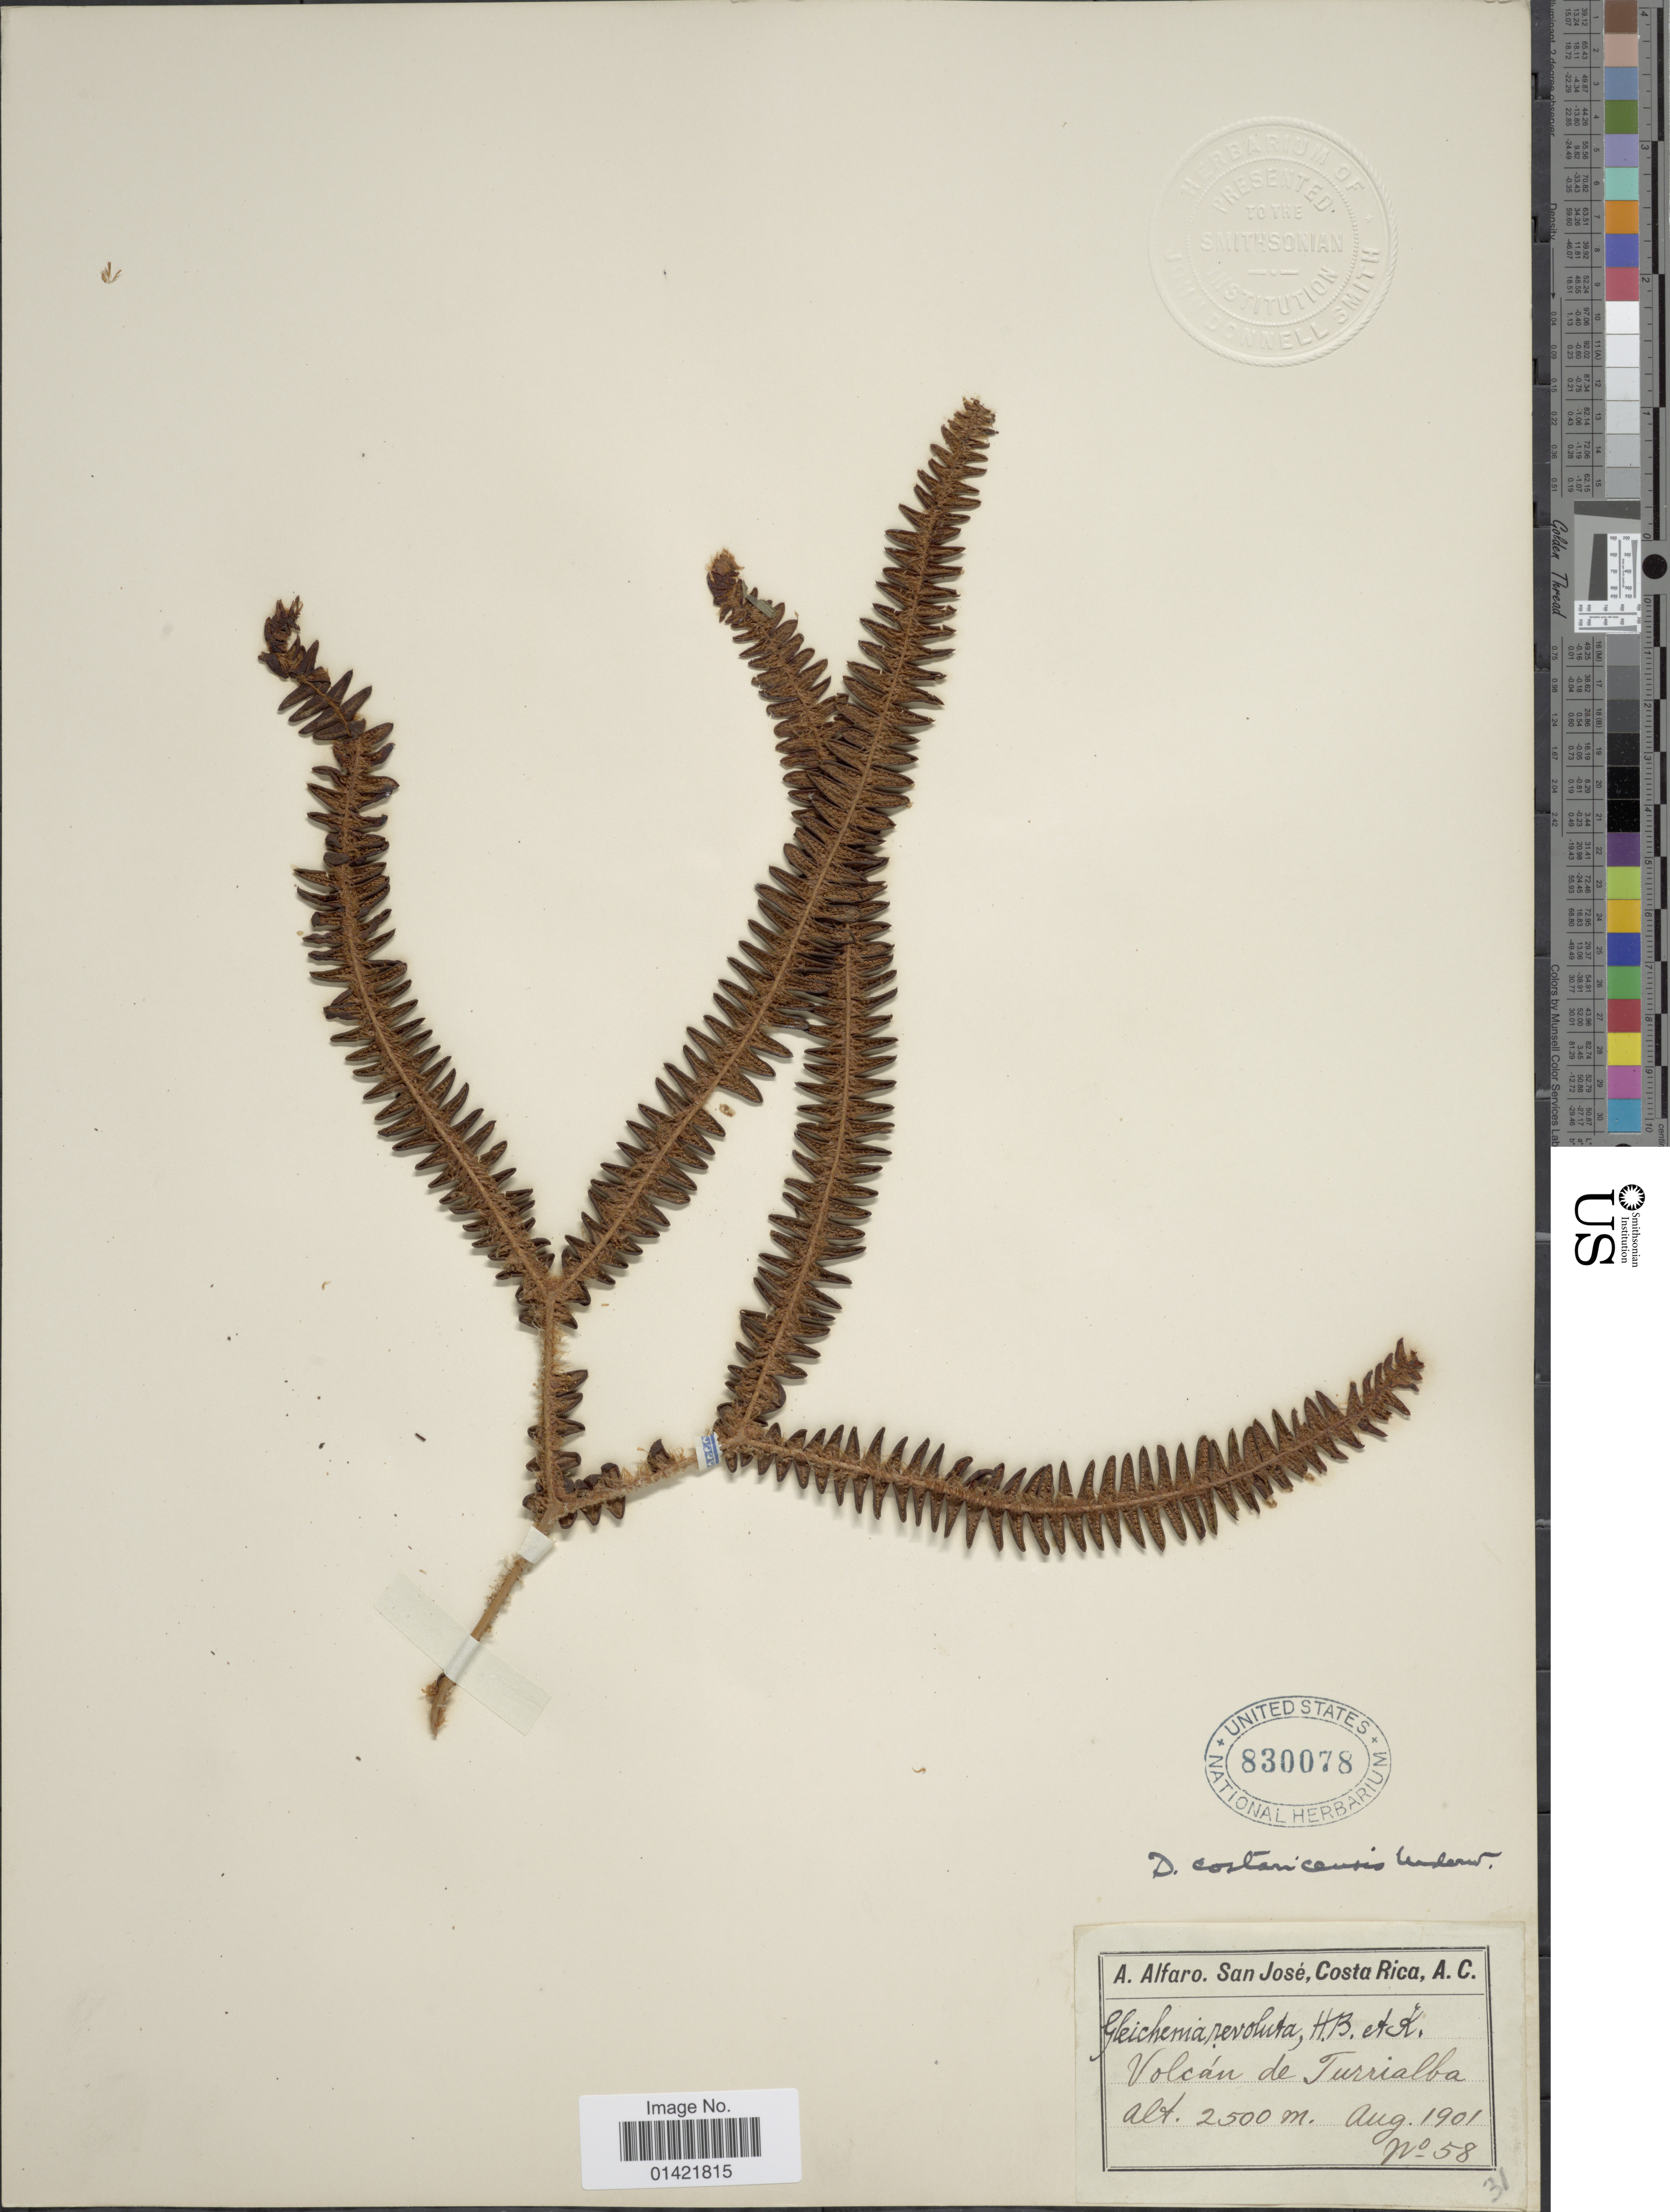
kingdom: Plantae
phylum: Tracheophyta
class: Polypodiopsida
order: Gleicheniales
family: Gleicheniaceae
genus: Sticherus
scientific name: Sticherus revolutus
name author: (Kunth) Ching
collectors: A. Alfaro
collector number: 58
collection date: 1901-08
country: Costa Rica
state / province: San José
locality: Volcan de Turrialba.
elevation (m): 2500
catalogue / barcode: US 830078